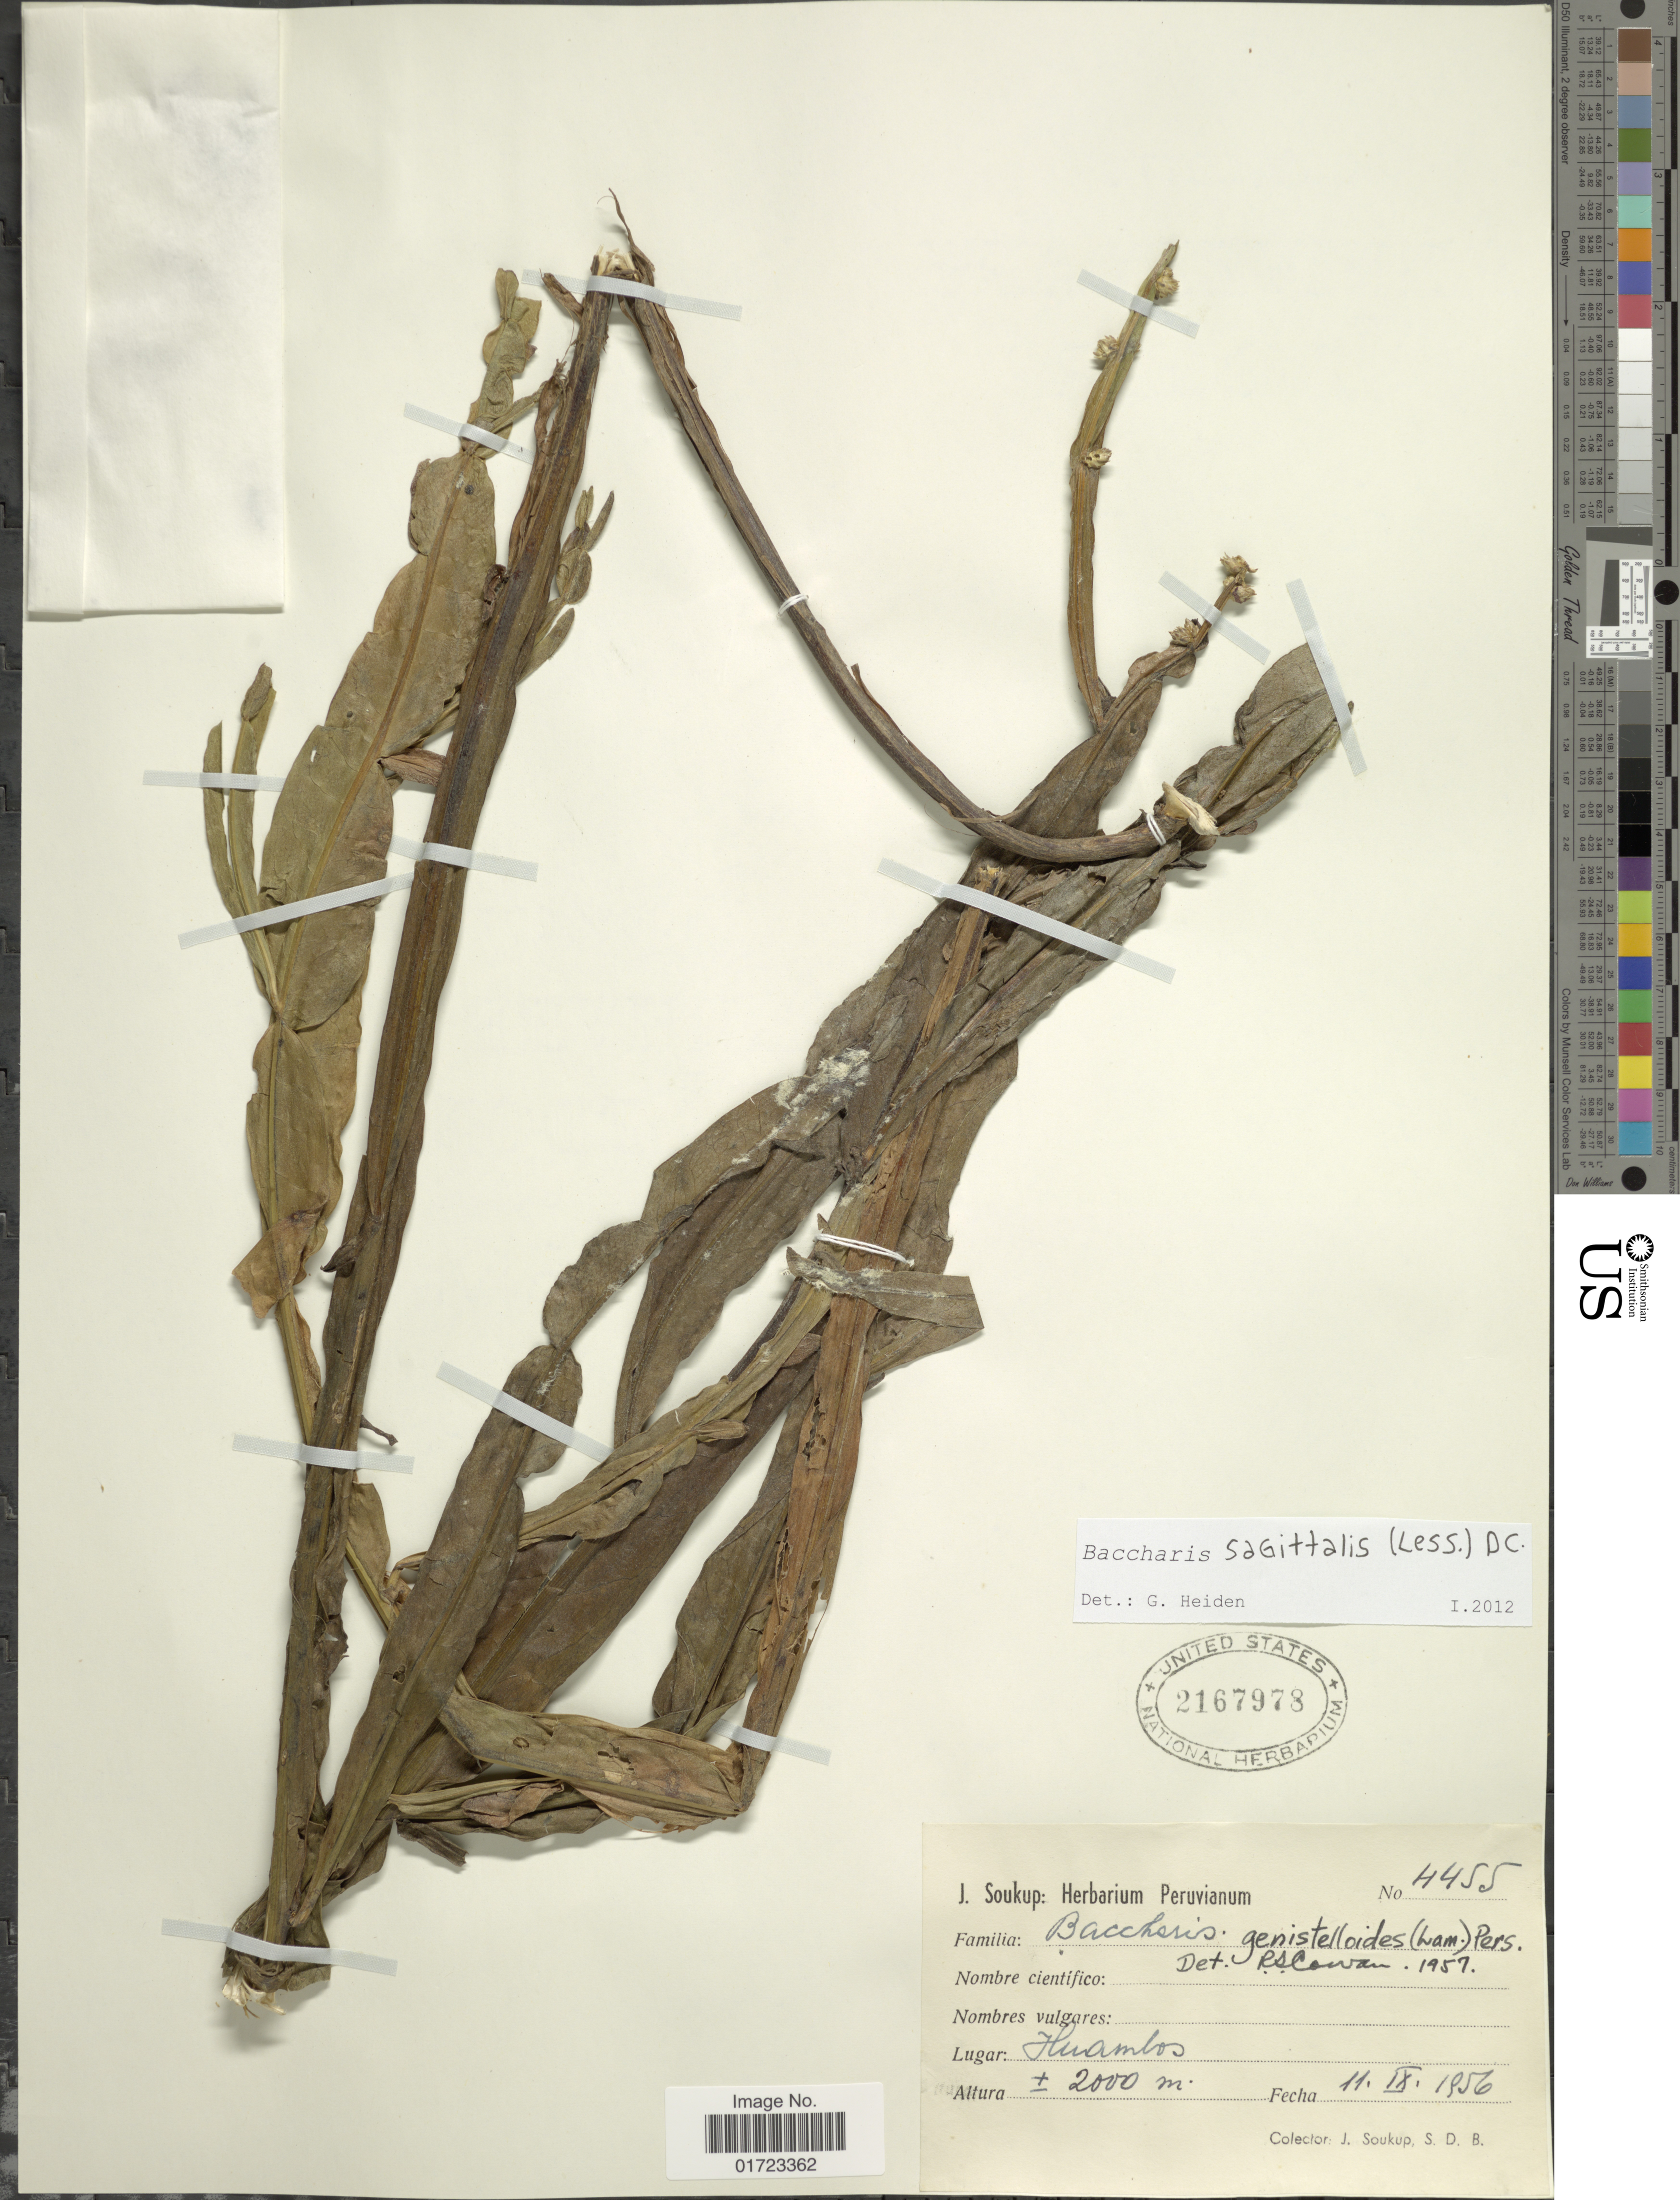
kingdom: Plantae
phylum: Tracheophyta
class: Magnoliopsida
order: Asterales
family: Asteraceae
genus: Baccharis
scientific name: Baccharis sagittalis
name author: (Less.) DC.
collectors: J. Soukup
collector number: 4455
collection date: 1956-09-11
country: Peru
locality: Huambos.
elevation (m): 2000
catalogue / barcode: US 2167978